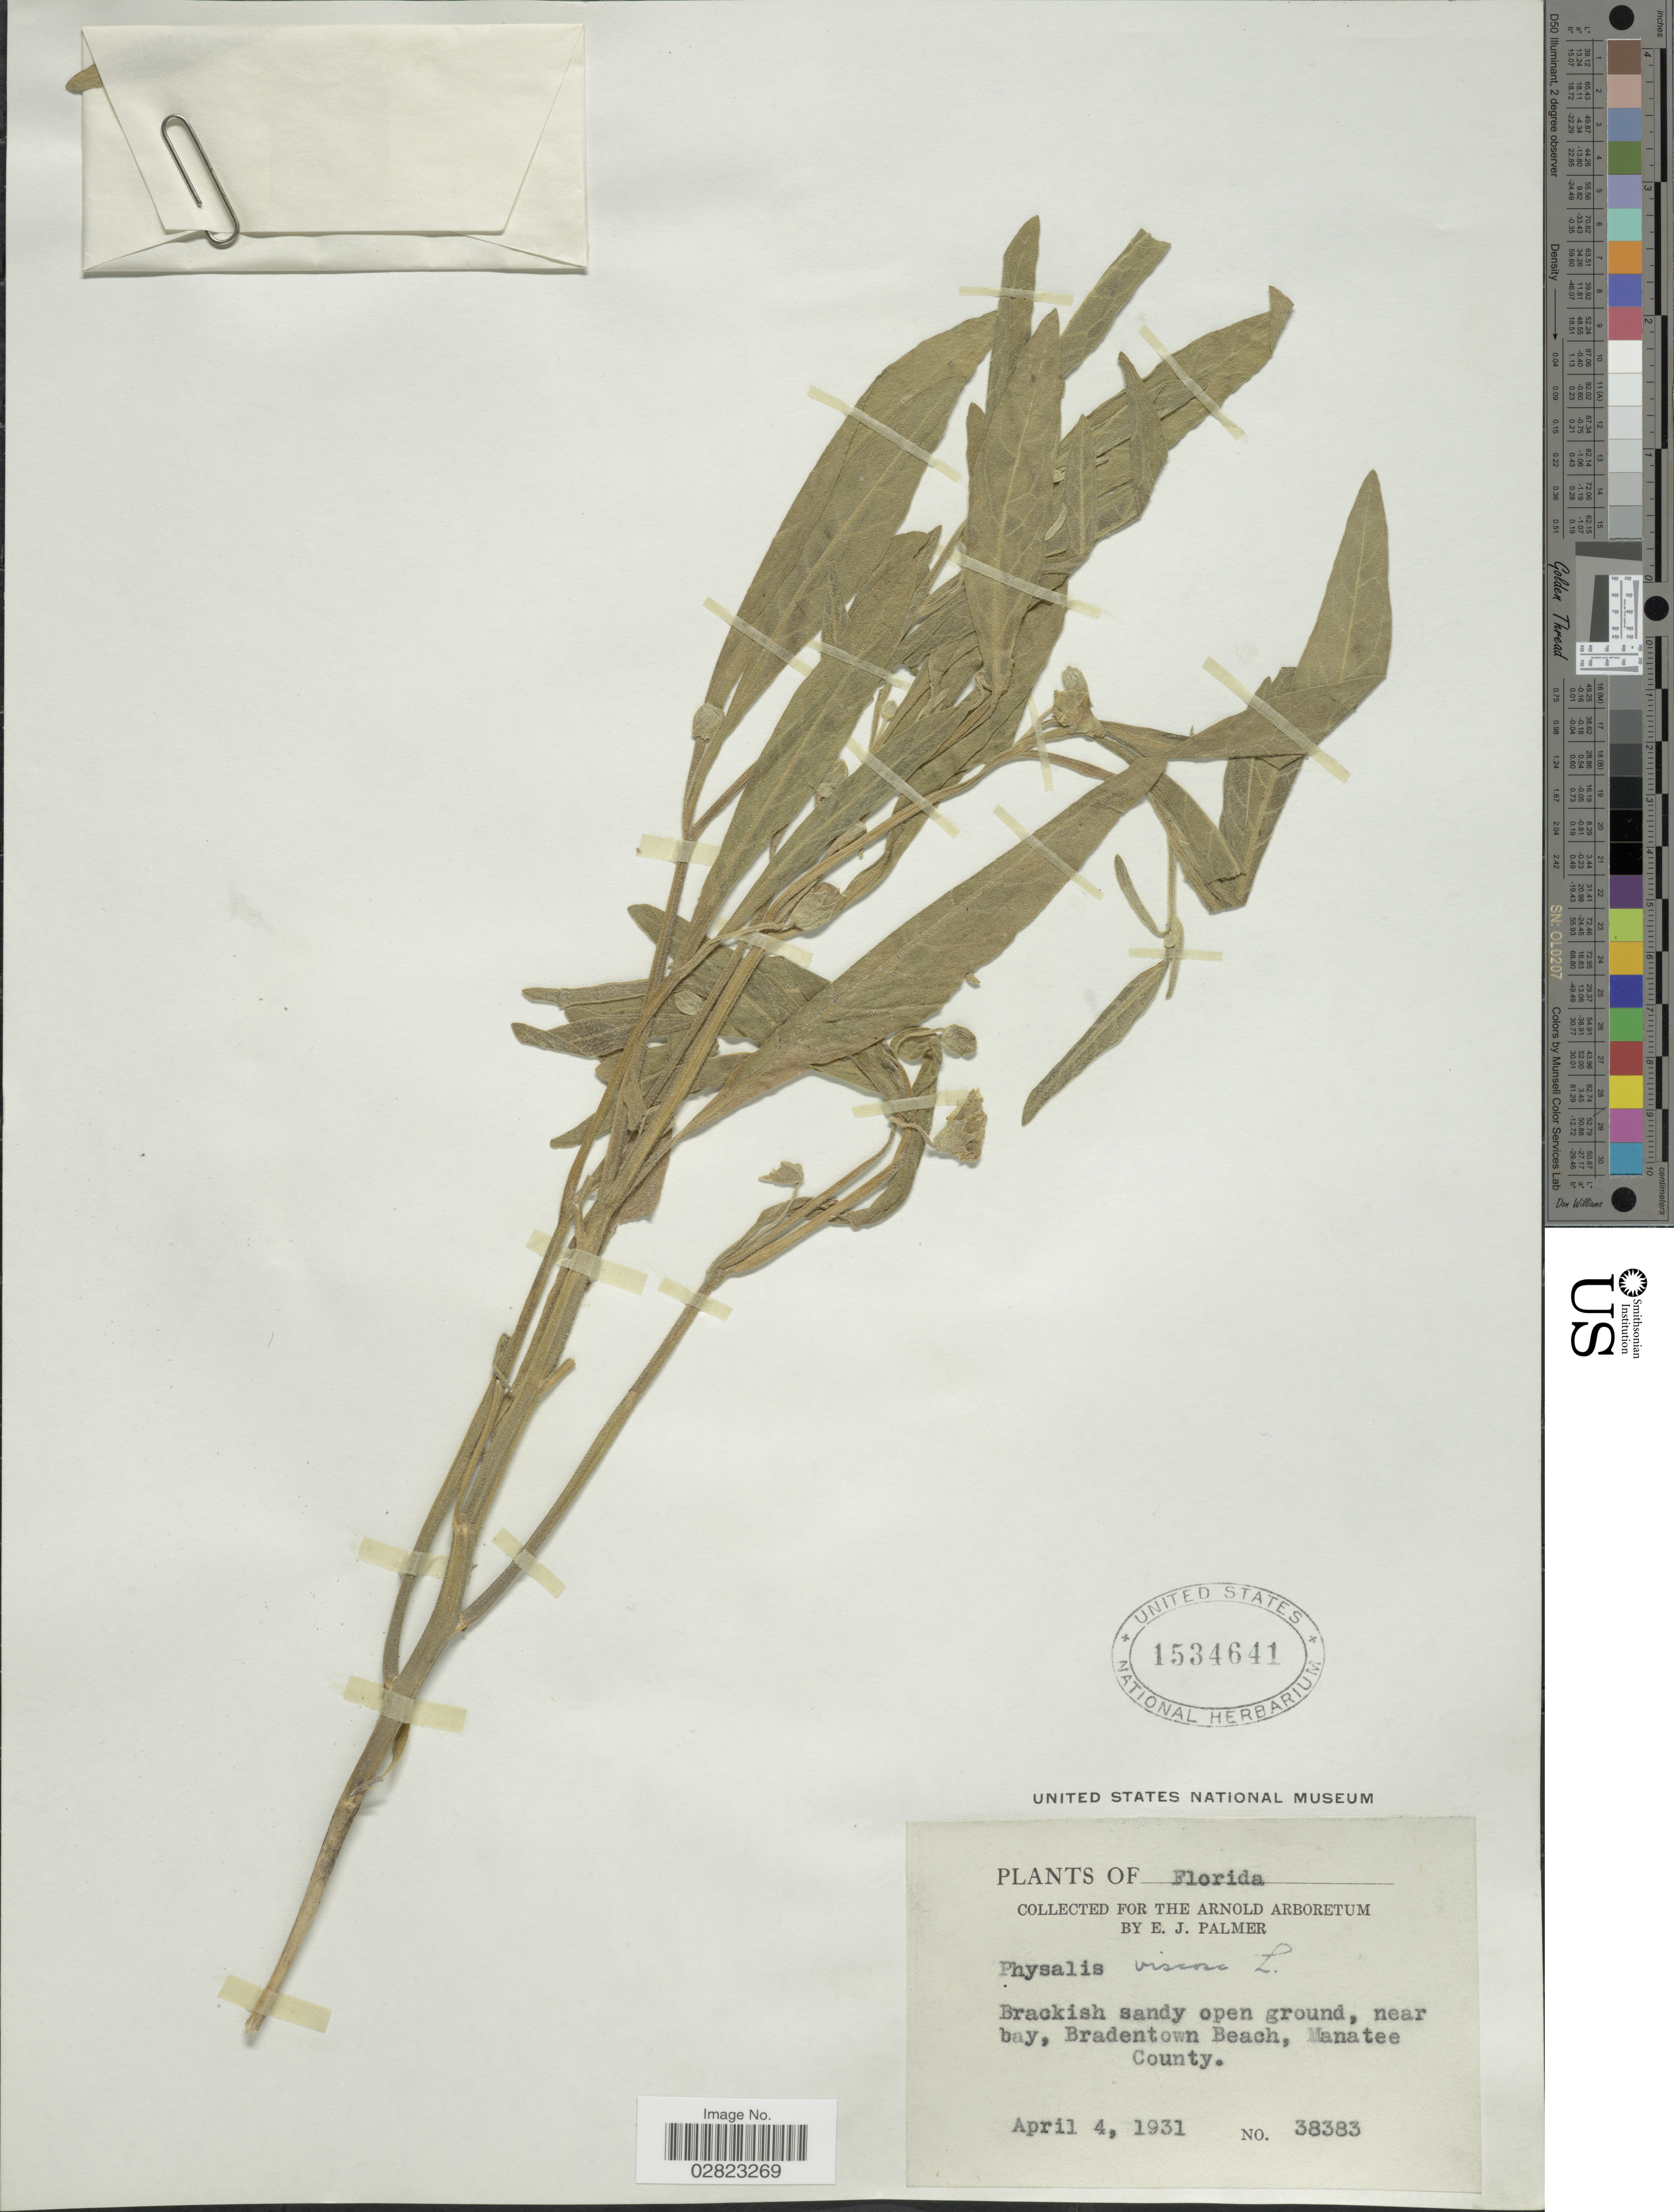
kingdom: Plantae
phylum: Tracheophyta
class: Magnoliopsida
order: Solanales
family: Solanaceae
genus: Physalis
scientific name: Physalis elliottii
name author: Kunze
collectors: E. J. Palmer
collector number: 38383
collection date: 1931-04-04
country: United States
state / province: Florida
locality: Brackish sandy open ground, near bay, Bradentown Beach, Manatee County.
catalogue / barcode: US 1534641